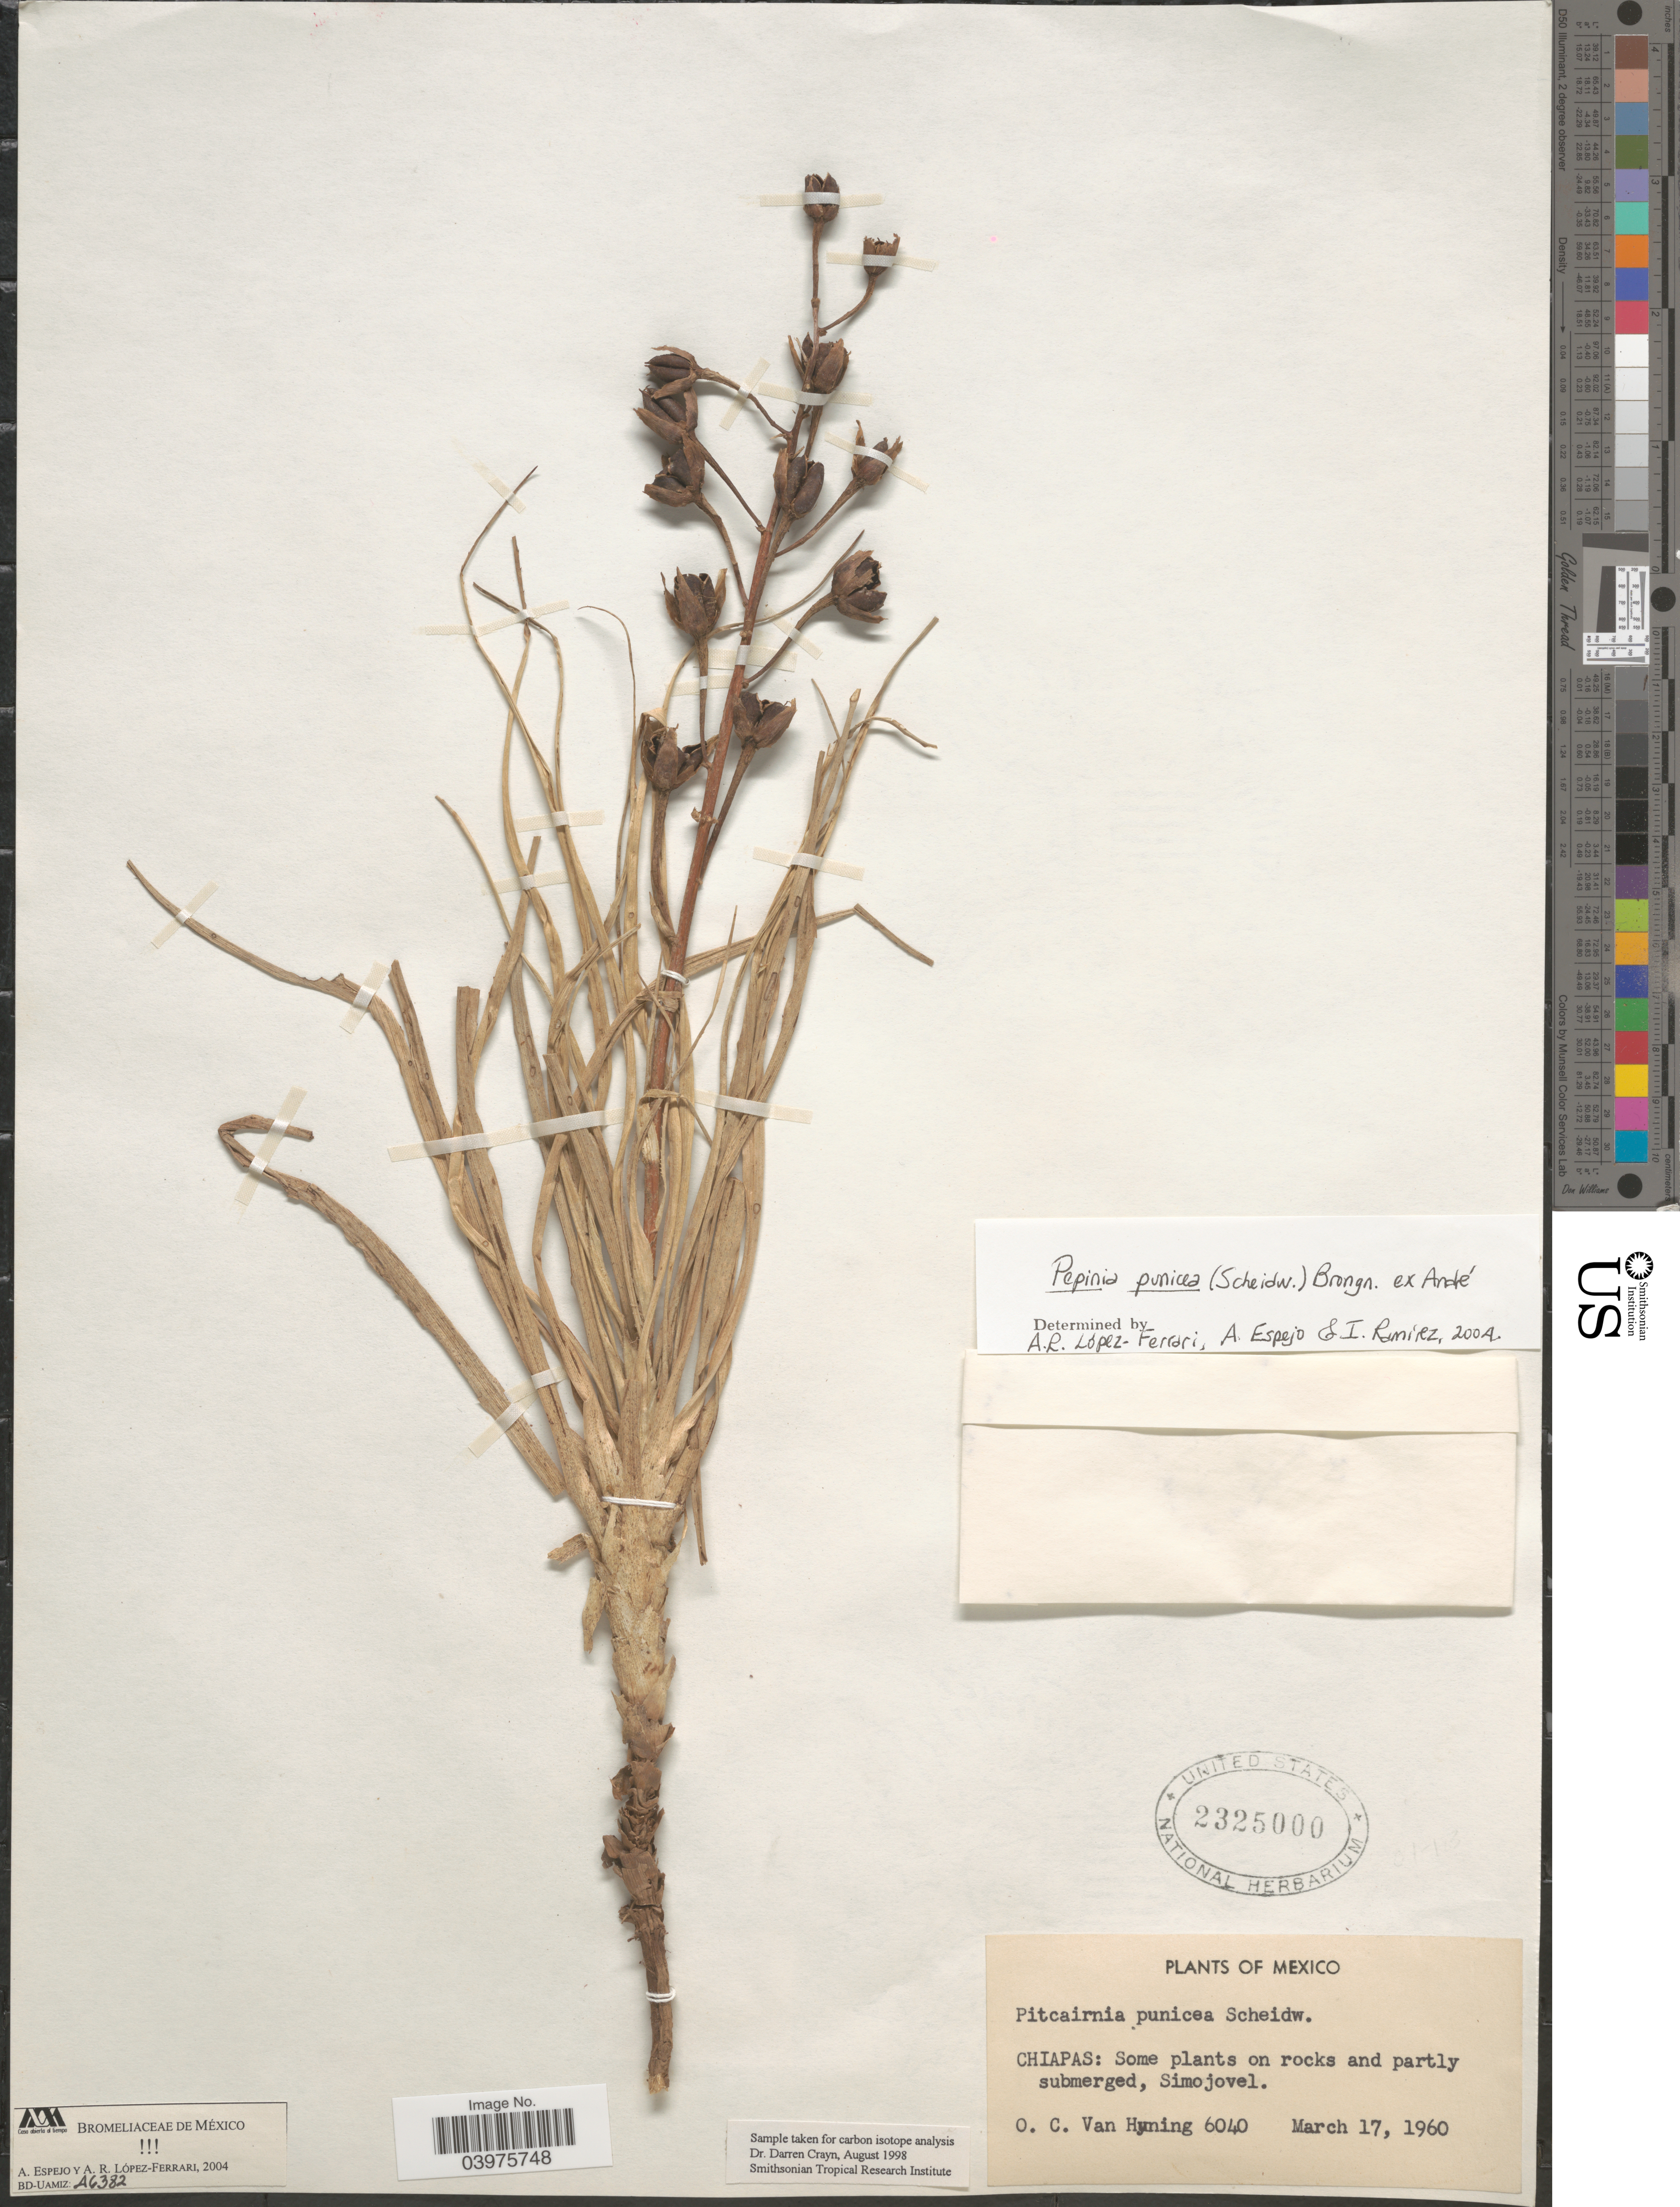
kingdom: Plantae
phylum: Tracheophyta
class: Liliopsida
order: Poales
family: Bromeliaceae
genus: Pitcairnia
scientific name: Pitcairnia punicea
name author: Scheidw.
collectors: O. Van Hyning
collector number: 6040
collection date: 1960-03-17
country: Mexico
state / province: Chiapas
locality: Simojovel.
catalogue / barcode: US 2325000